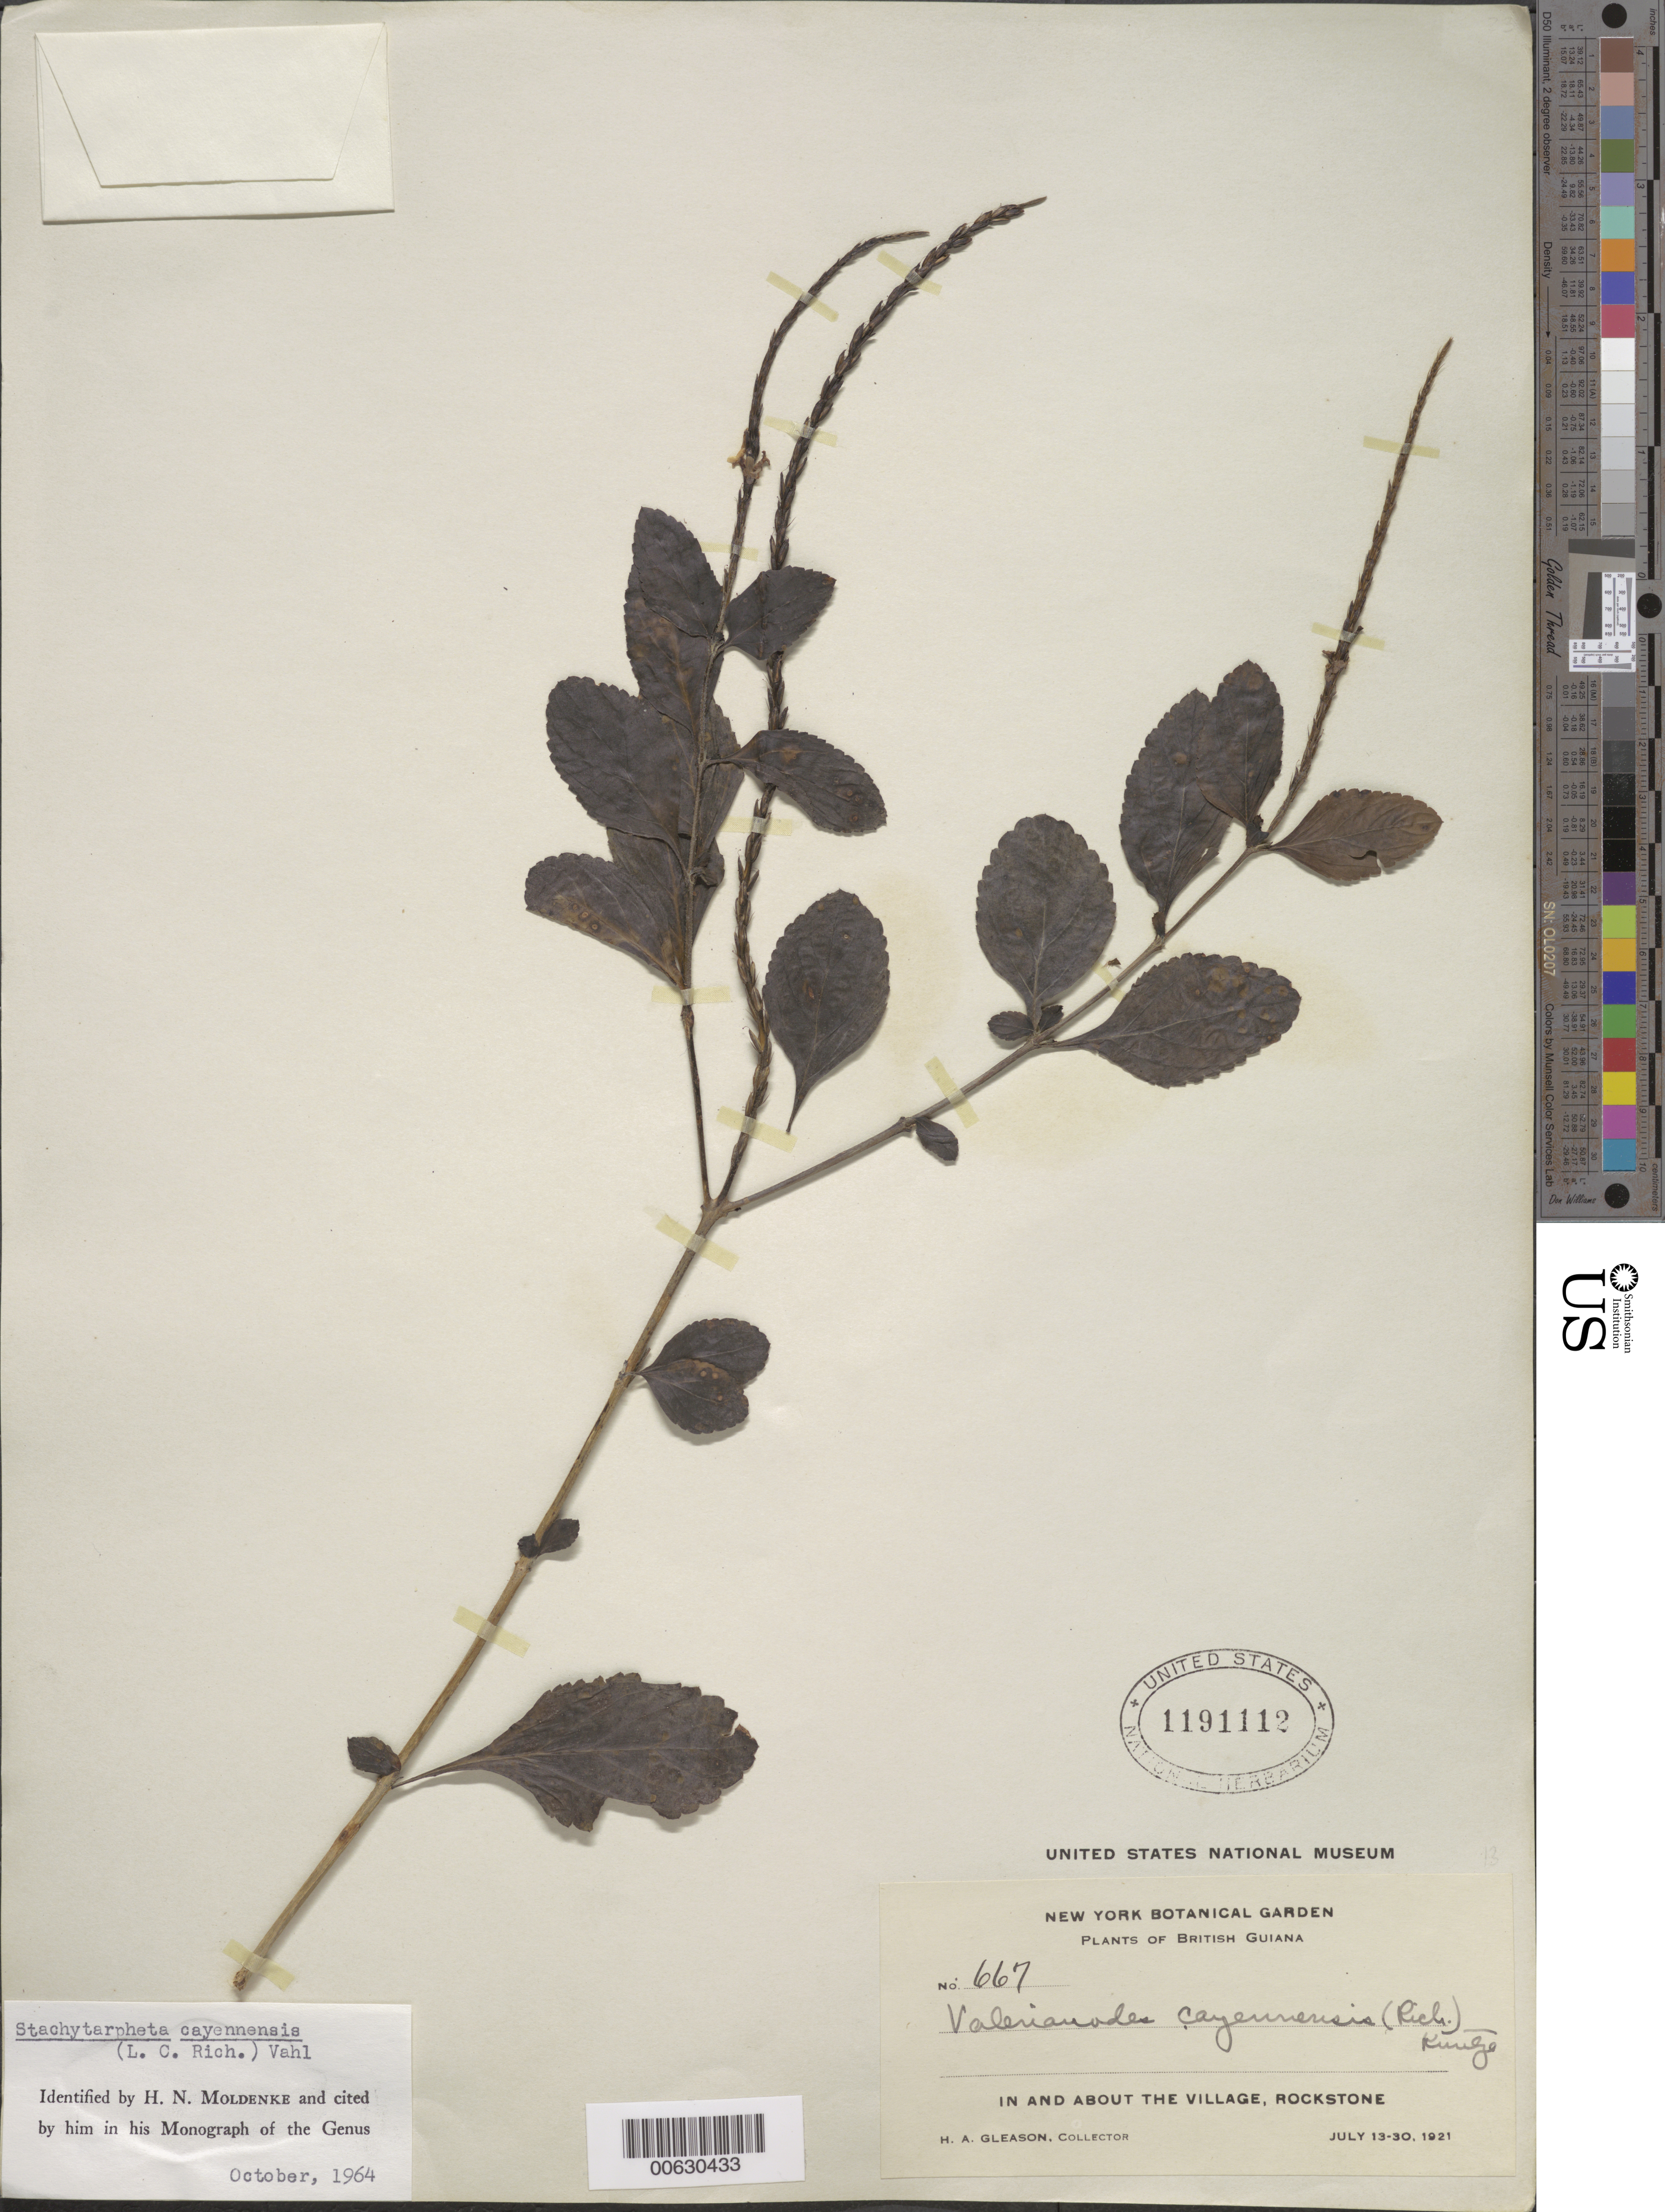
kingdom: Plantae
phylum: Tracheophyta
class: Magnoliopsida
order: Lamiales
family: Verbenaceae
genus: Stachytarpheta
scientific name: Stachytarpheta cayennensis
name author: (Rich.) Vahl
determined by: Moldenke, H. N.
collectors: H. A. Gleason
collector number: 667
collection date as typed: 15-Jul-21 to 1-Aug-21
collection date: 1921-07-15/1921-08-01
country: Guyana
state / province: U. Demerara-Berbice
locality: Rockstone, in and about the village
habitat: Dense upland forest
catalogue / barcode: US 1191112